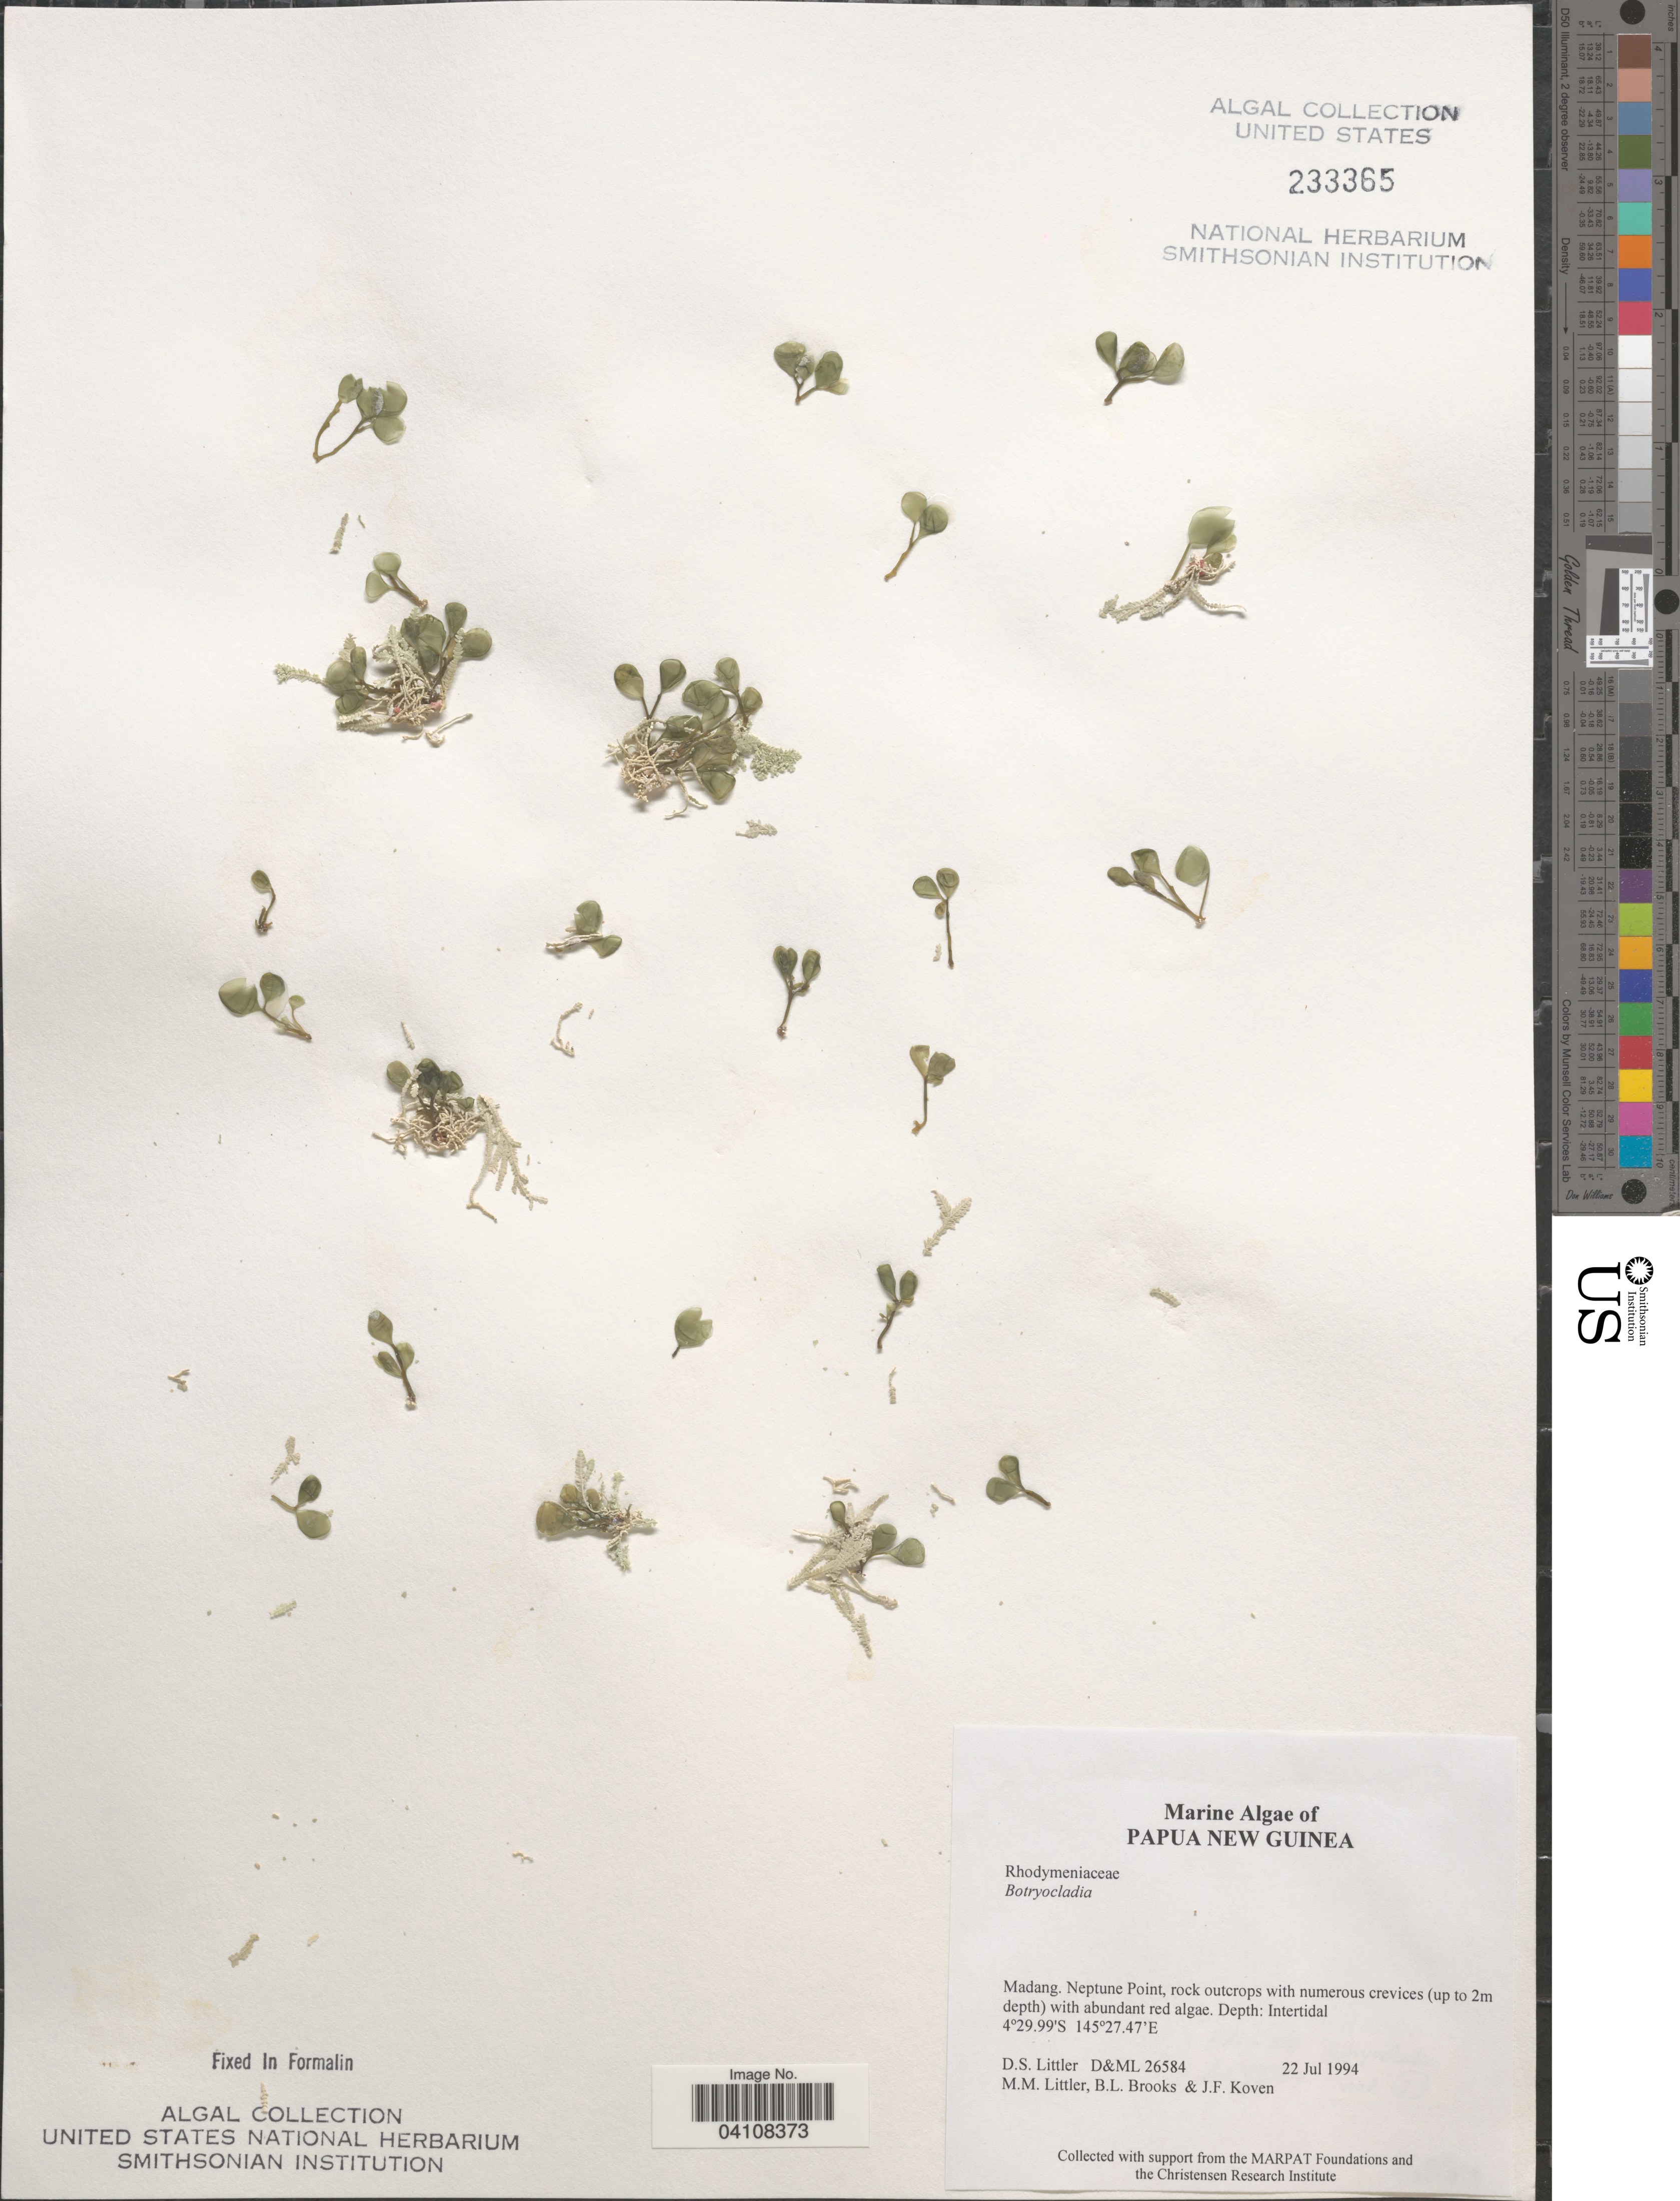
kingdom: Plantae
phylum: Rhodophyta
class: Florideophyceae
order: Rhodymeniales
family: Rhodymeniaceae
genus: Botryocladia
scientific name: Botryocladia sp.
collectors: D. S. Littler, B. Brooks & J. Koven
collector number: D&ML26584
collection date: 1994-07-22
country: Papua New Guinea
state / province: Madang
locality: Neptune Point.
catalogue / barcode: US 233365